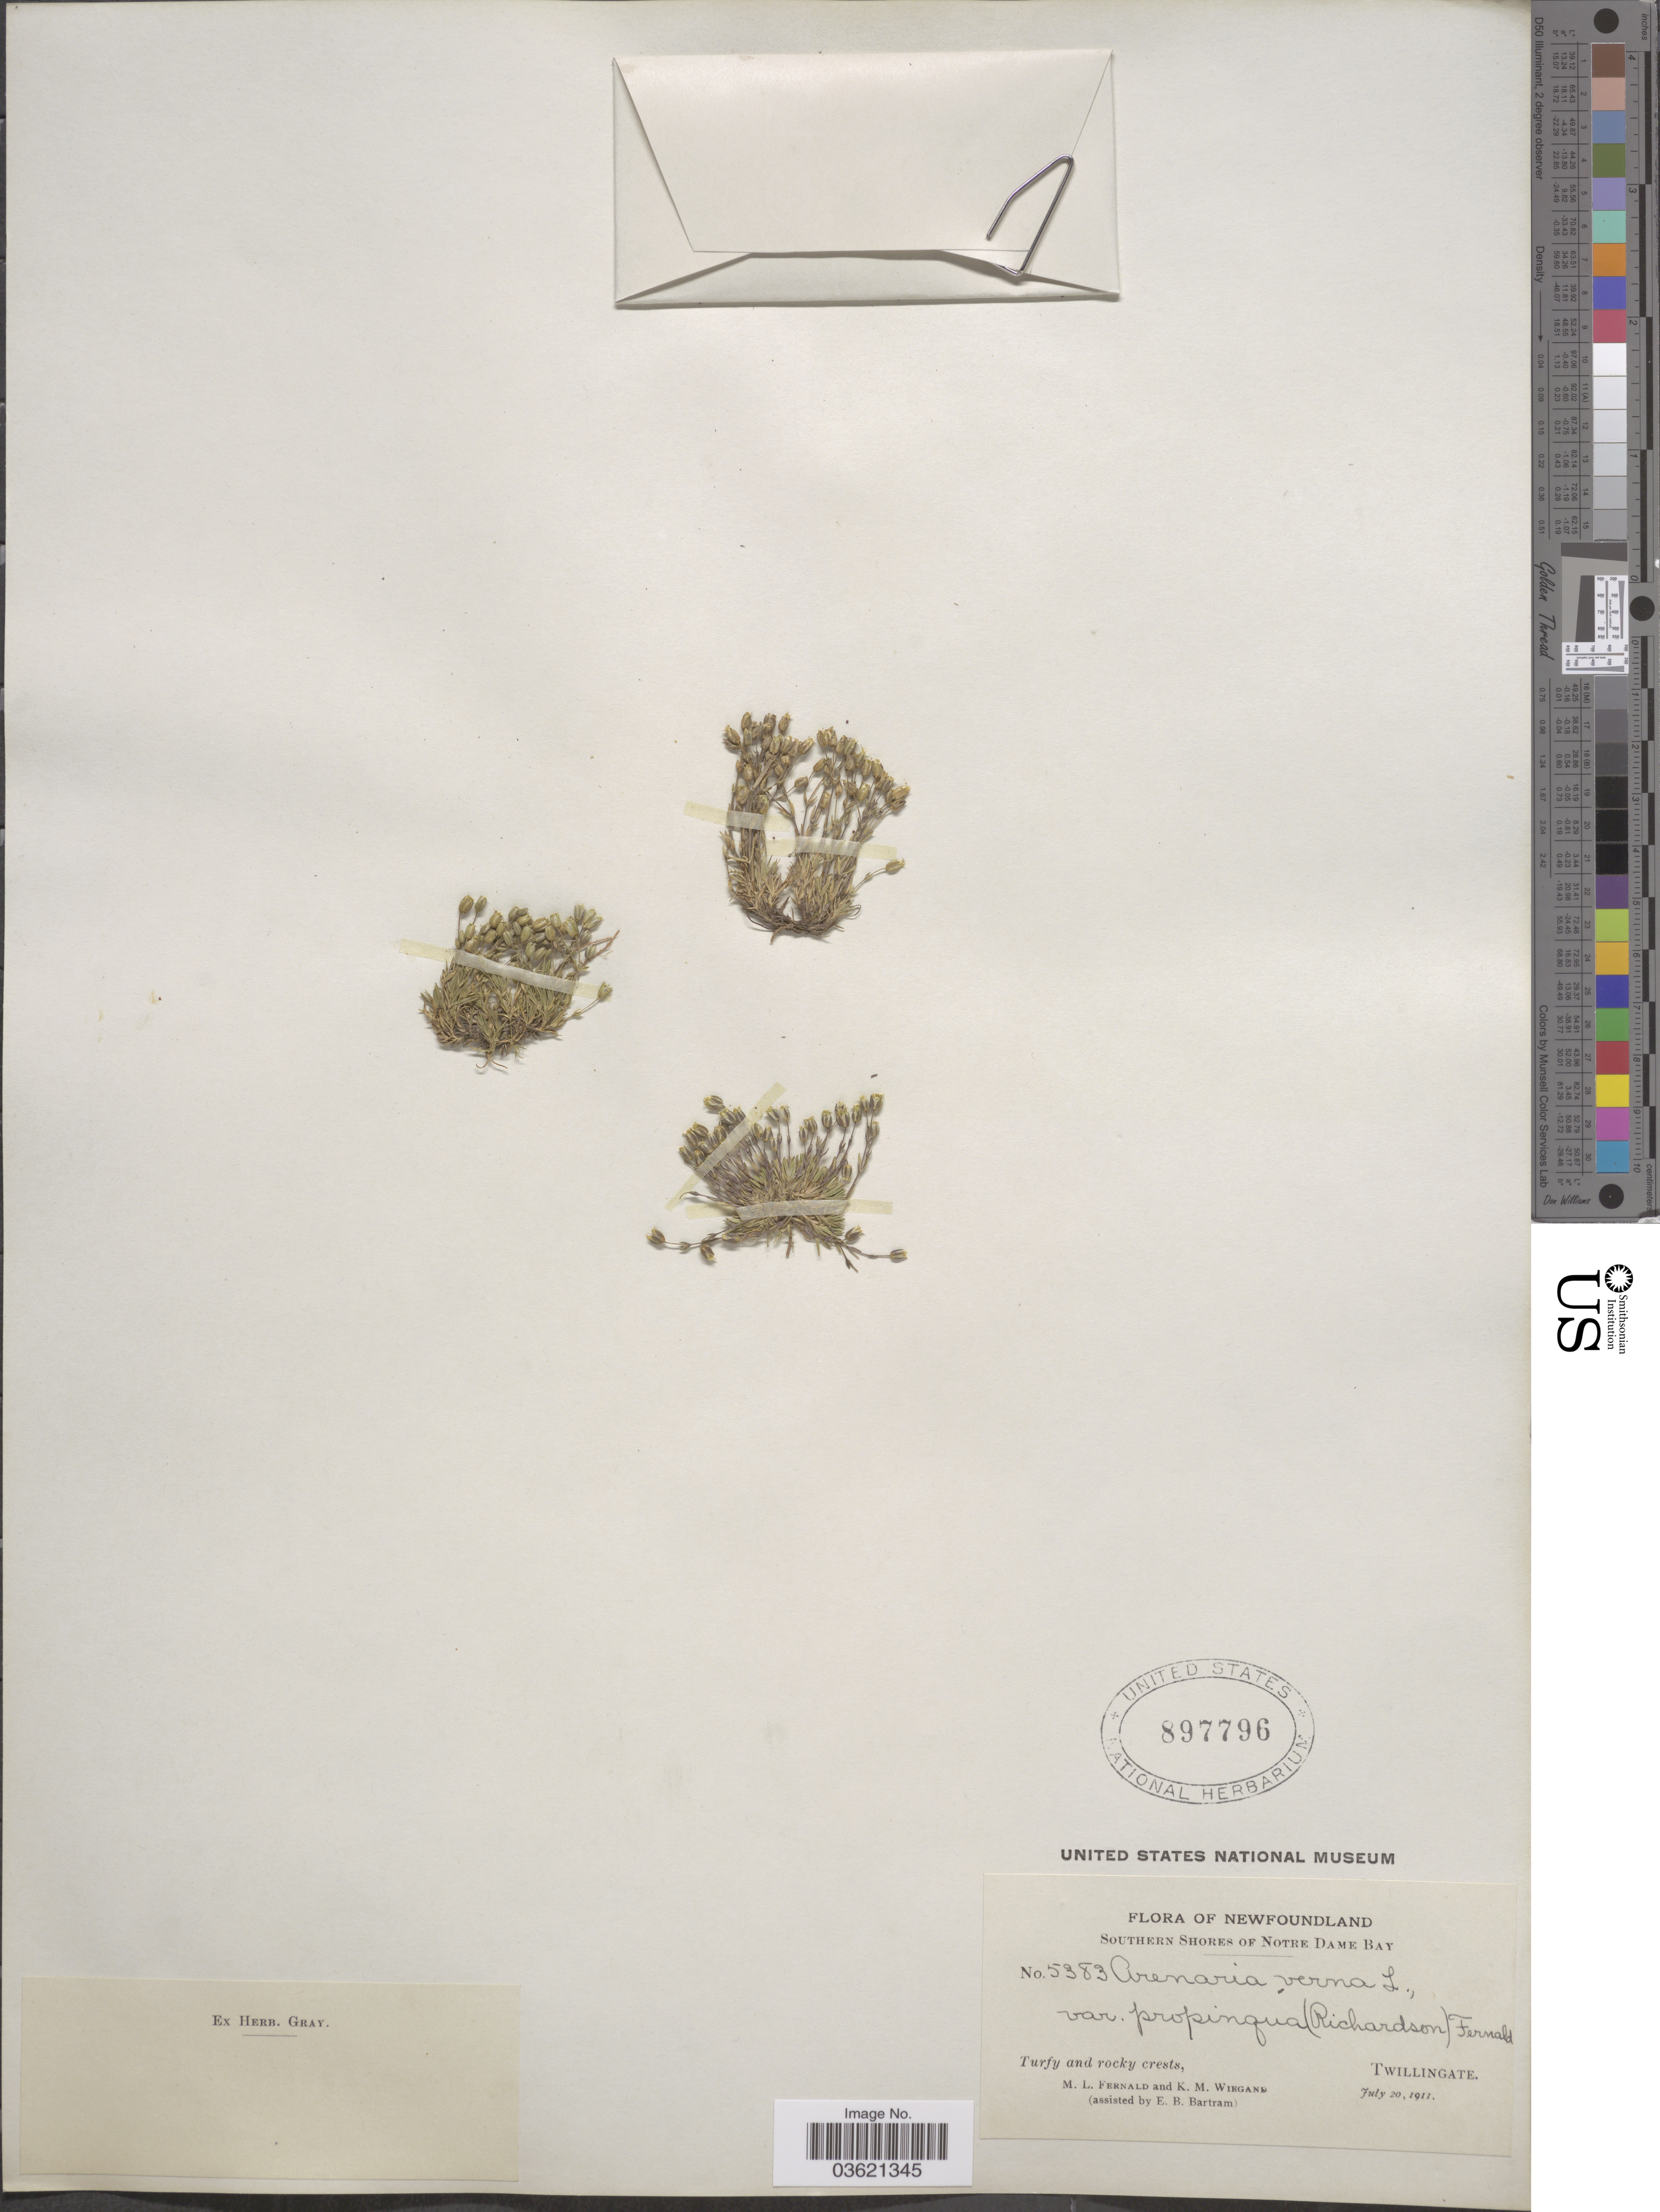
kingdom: Plantae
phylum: Tracheophyta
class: Magnoliopsida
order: Caryophyllales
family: Caryophyllaceae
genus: Arenaria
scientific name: Arenaria verna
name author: L.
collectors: M. L. Fernald, K. M. Wiegand & E. B. Bartram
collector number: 5383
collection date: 1911-07-20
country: Canada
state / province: Newfoundland and Labrador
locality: Southern shores of Notre Dame Bay. Twillingate.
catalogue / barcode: US 897796